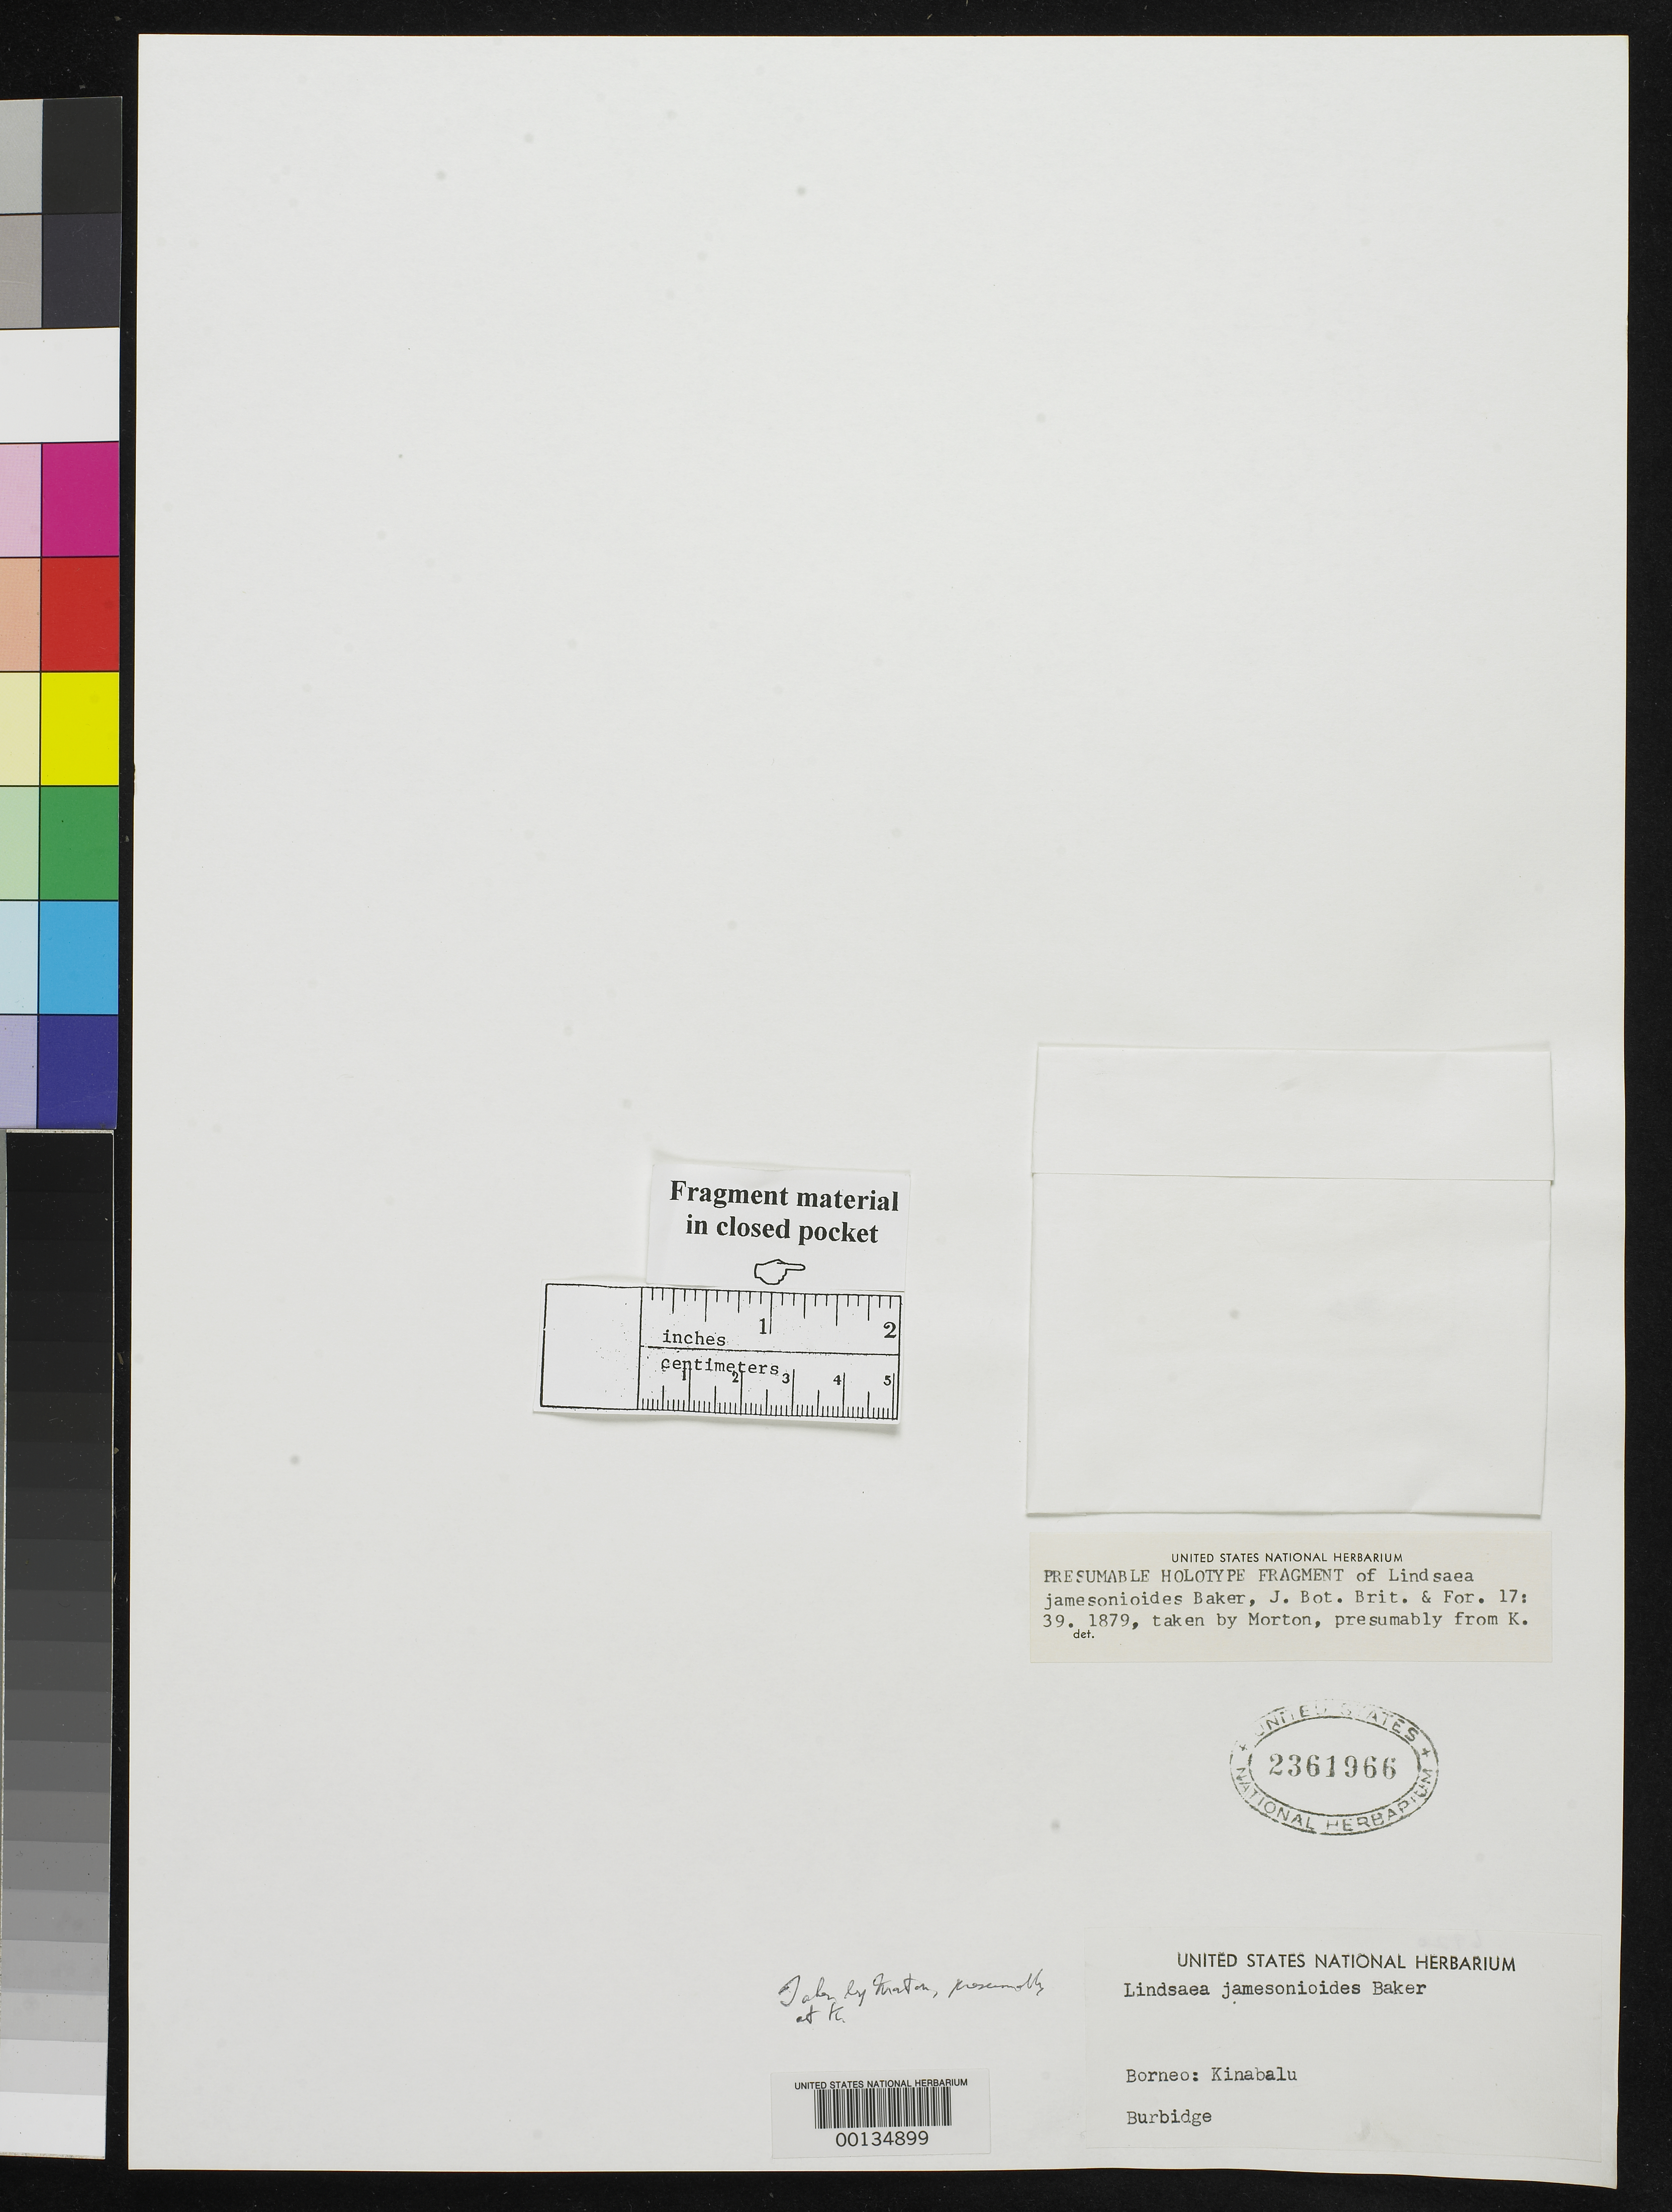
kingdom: Plantae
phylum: Tracheophyta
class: Polypodiopsida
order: Polypodiales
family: Lindsaeaceae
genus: Lindsaea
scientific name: Lindsaea jamesonioides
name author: Baker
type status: Holotype Fragment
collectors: F. Burbidge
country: Malaysia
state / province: Sabah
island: Borneo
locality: Mt. Kinabalu.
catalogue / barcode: US 2361966